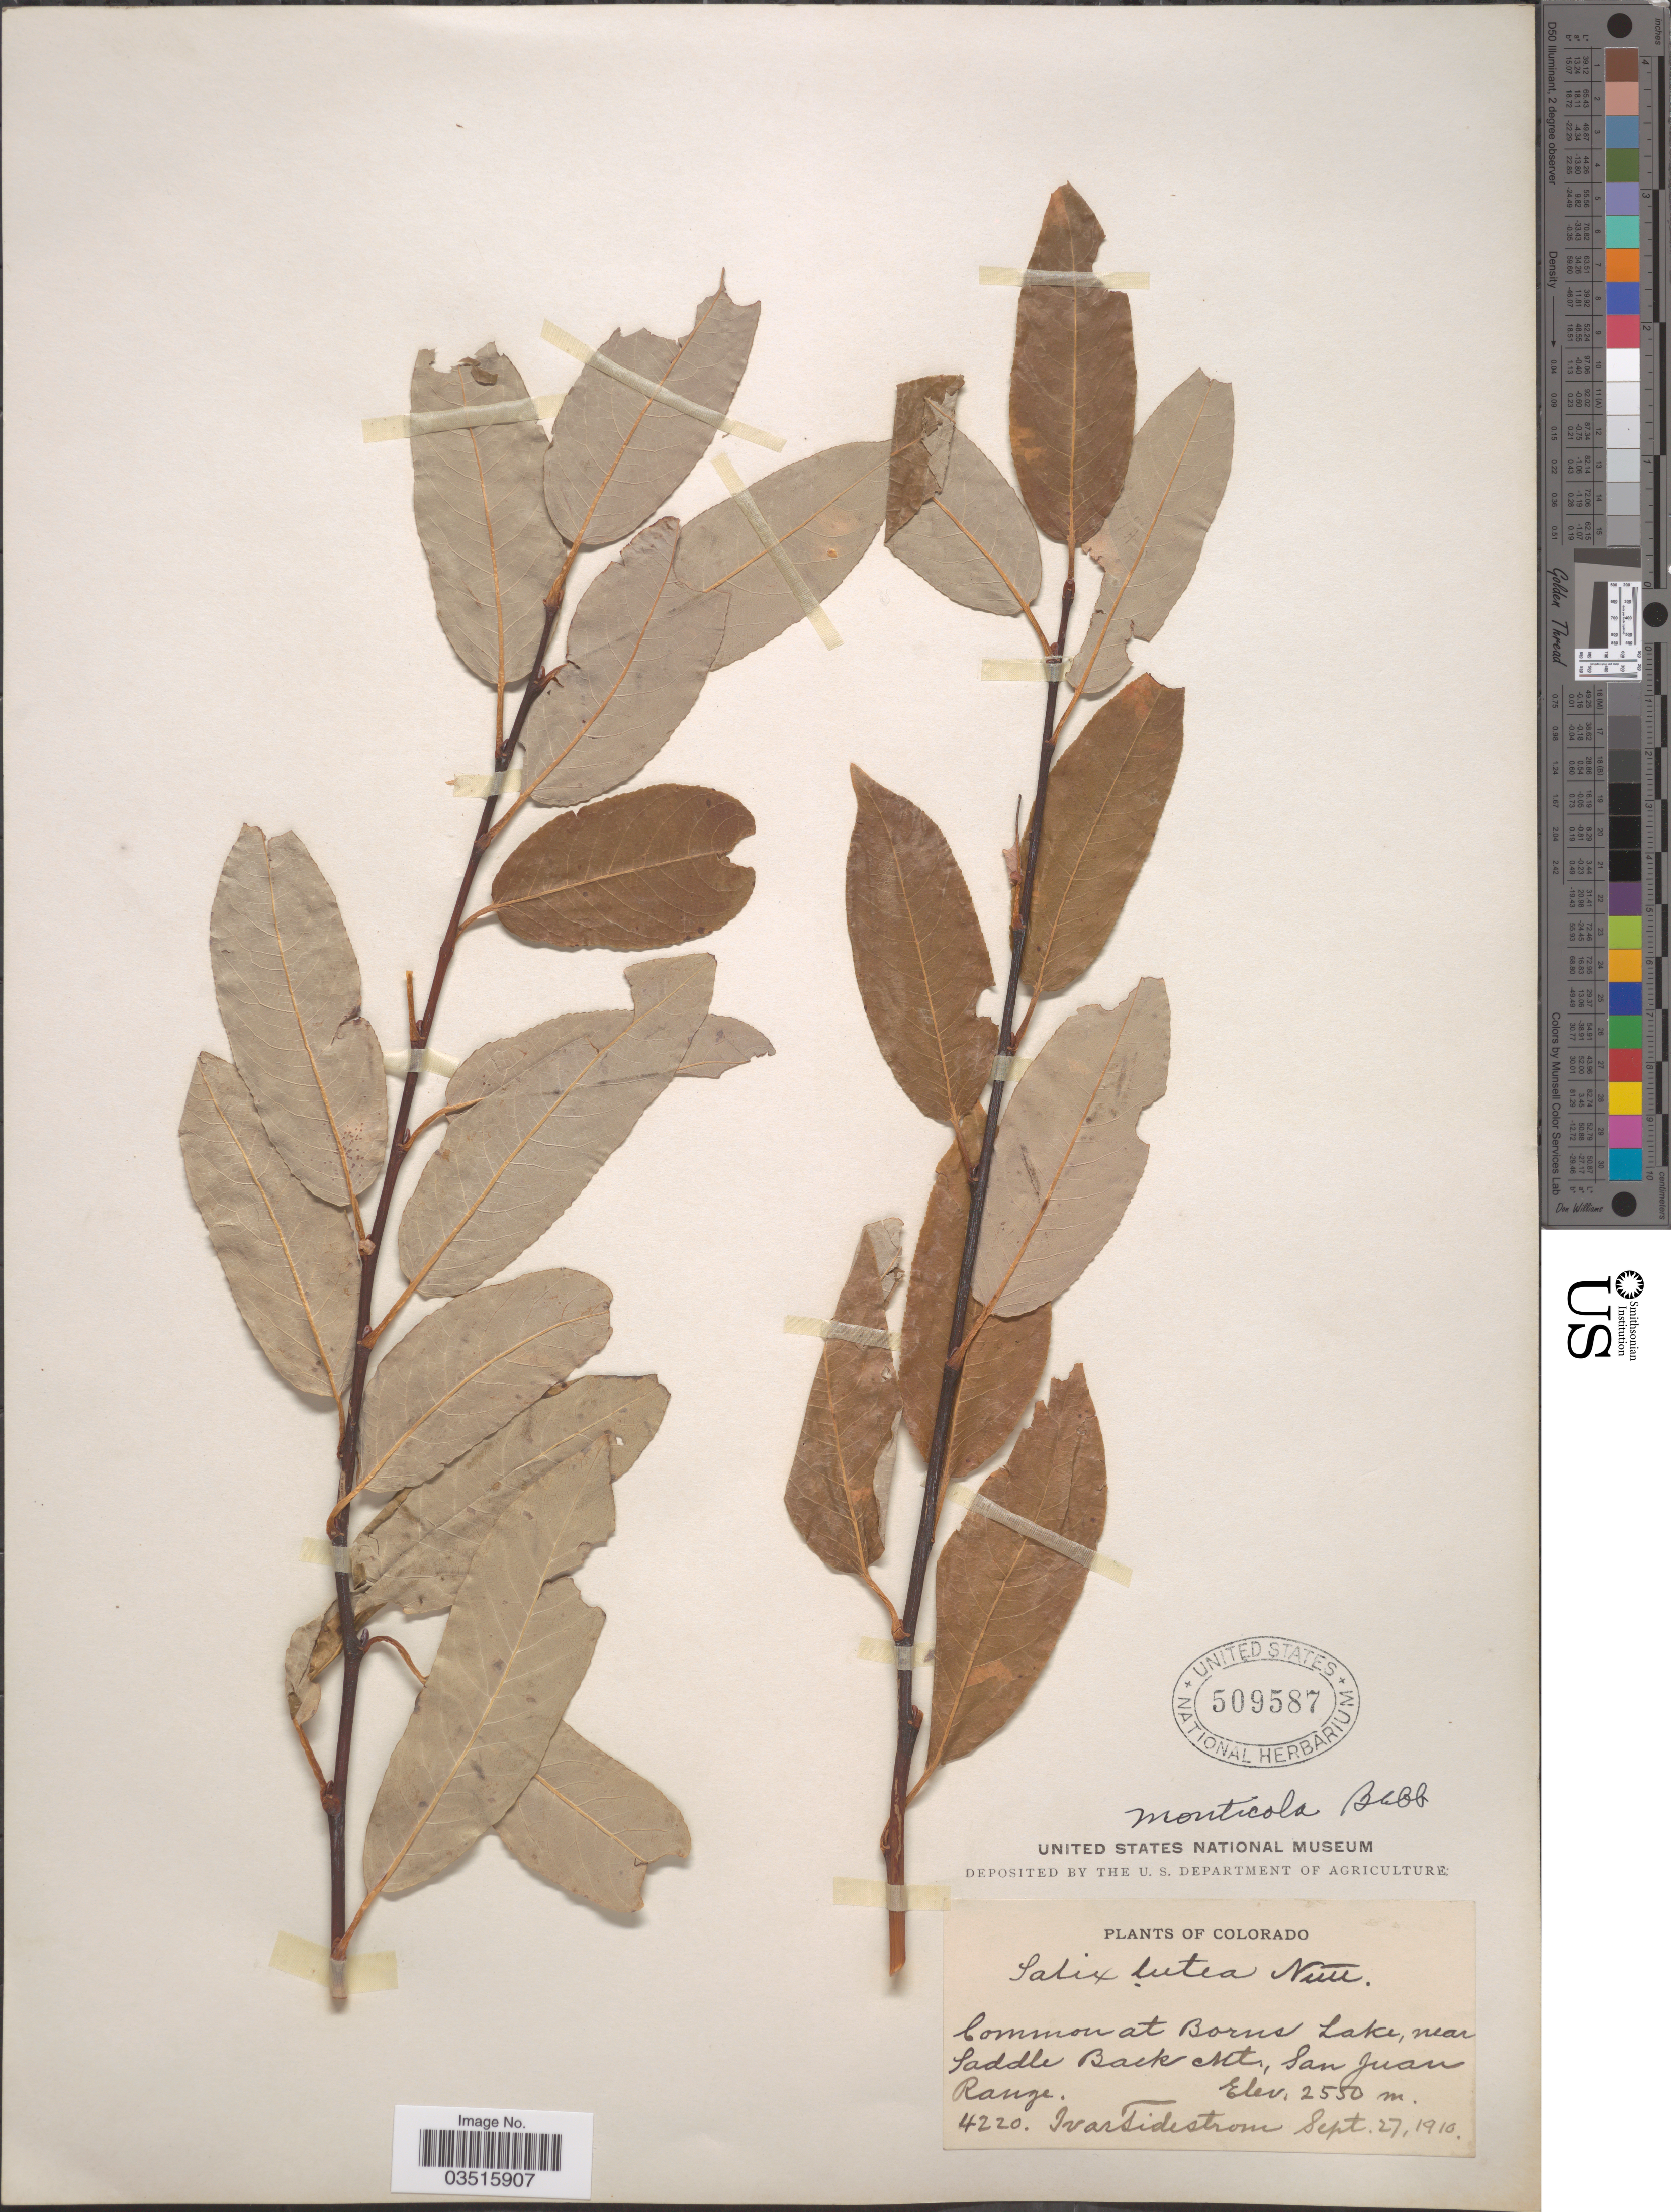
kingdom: Plantae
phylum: Tracheophyta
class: Magnoliopsida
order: Malpighiales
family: Salicaceae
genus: Salix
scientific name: Salix monticola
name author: Bebb.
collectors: I. F. Tidestrom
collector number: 4220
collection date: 1910-09-27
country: United States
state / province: Colorado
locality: Common at Borns Lake, near Saddle Back Mt., San Juan Range.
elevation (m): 2550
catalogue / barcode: US 509587